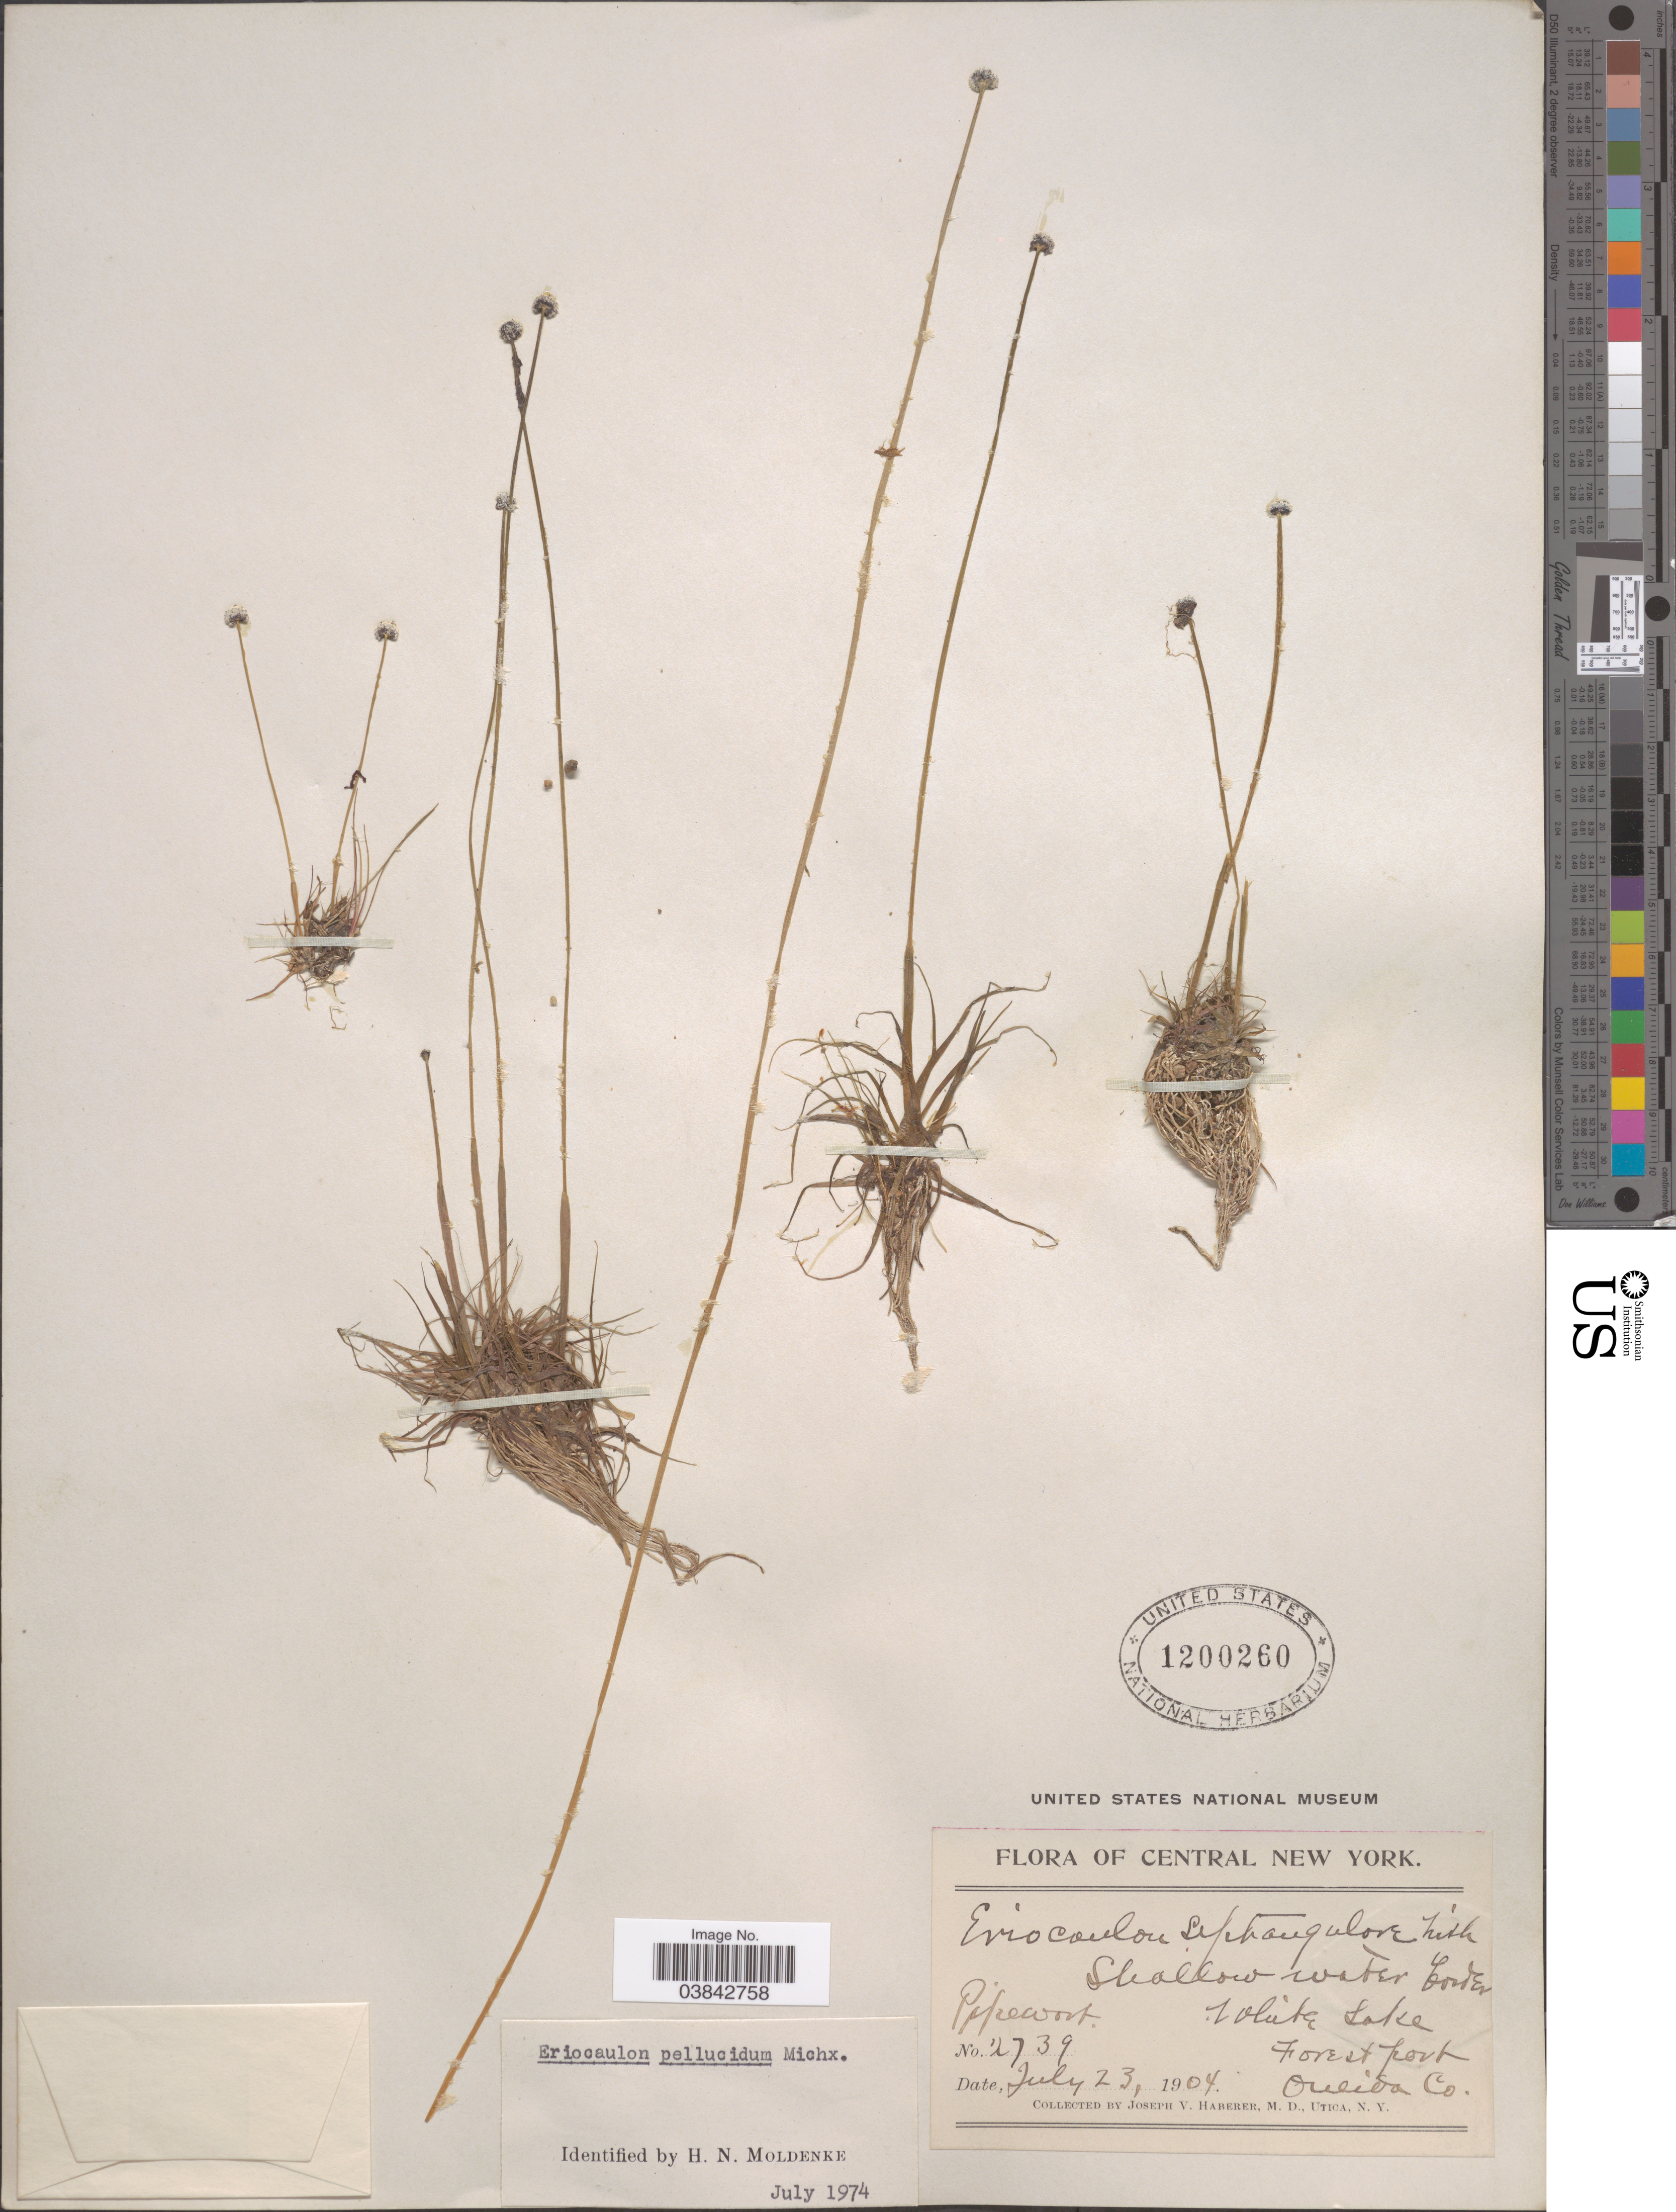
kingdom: Plantae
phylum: Tracheophyta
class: Liliopsida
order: Poales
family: Eriocaulaceae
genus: Eriocaulon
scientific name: Eriocaulon aquaticum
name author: (Hill) Druce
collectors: J. V. Haberer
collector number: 2739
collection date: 1904-07-23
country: United States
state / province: New York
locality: Central New York. Shallow water border White Lake, Forest port, Oneido Co.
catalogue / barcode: US 1200260